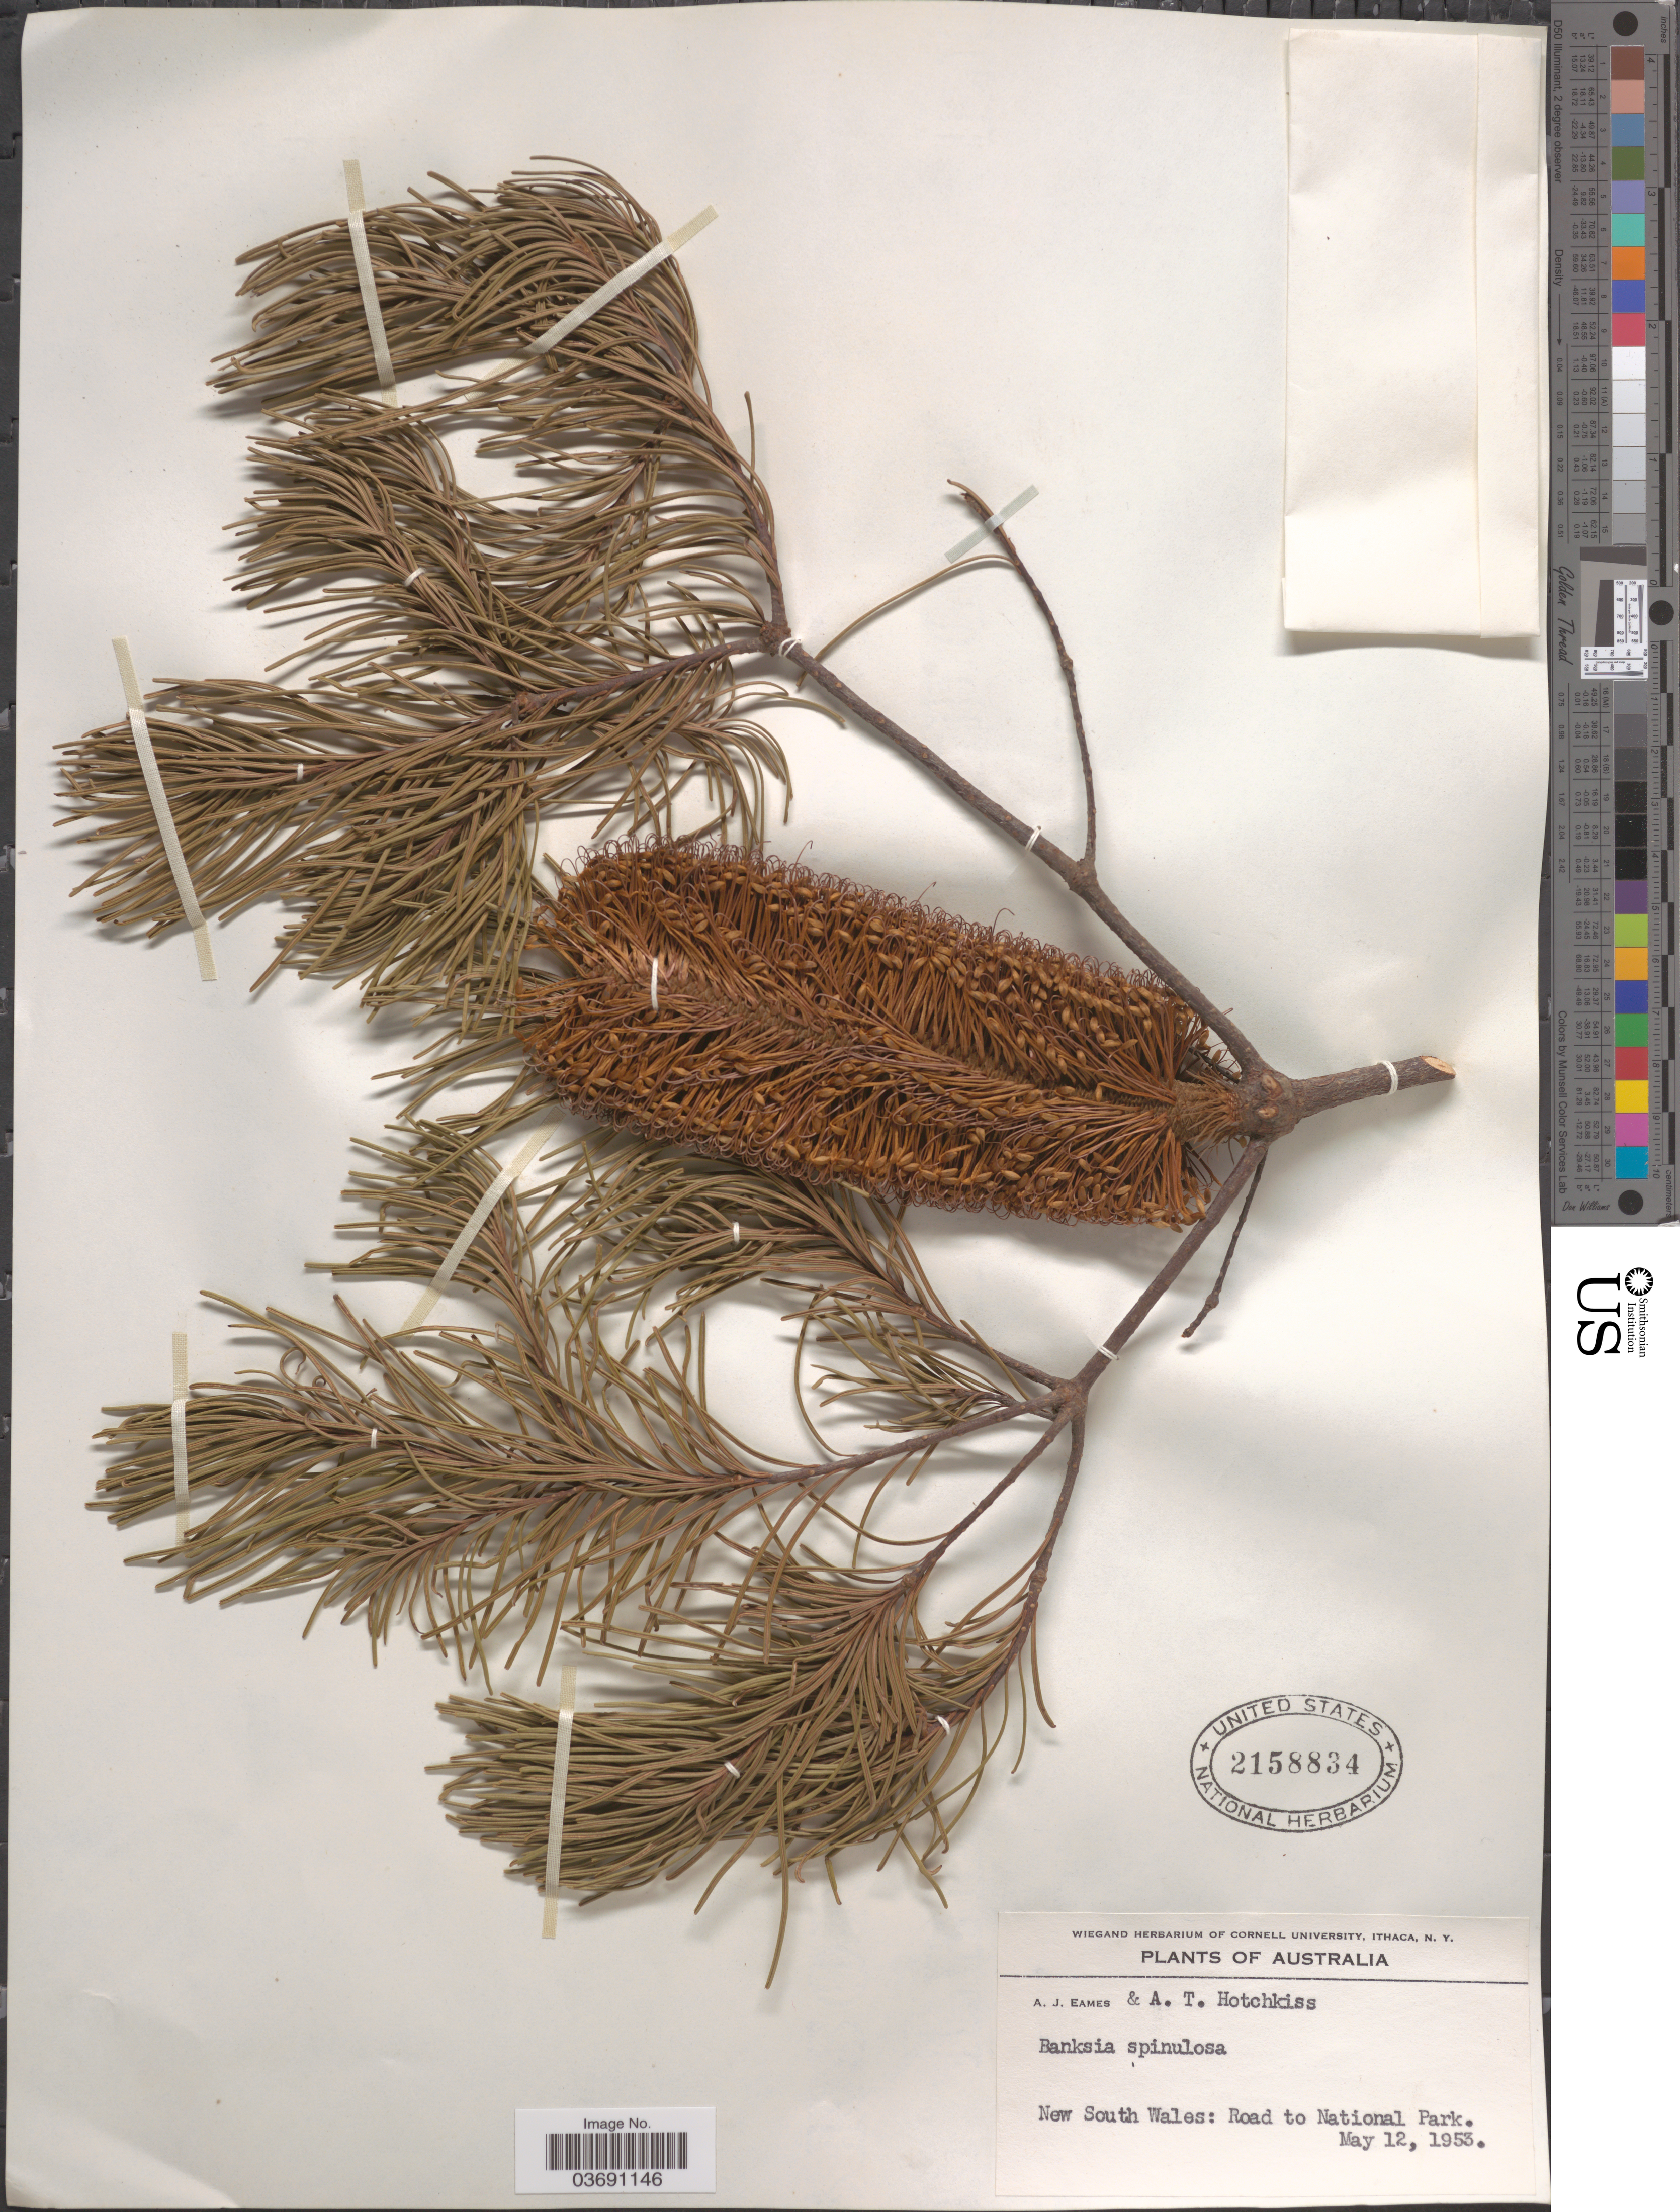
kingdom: Plantae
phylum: Tracheophyta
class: Magnoliopsida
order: Proteales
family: Proteaceae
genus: Banksia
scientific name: Banksia spinulosa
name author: Sm.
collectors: A. J. Eames & A. Hotchkiss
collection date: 1953-05-12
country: Australia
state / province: New South Wales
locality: Road to National Park.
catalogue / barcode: US 2158834